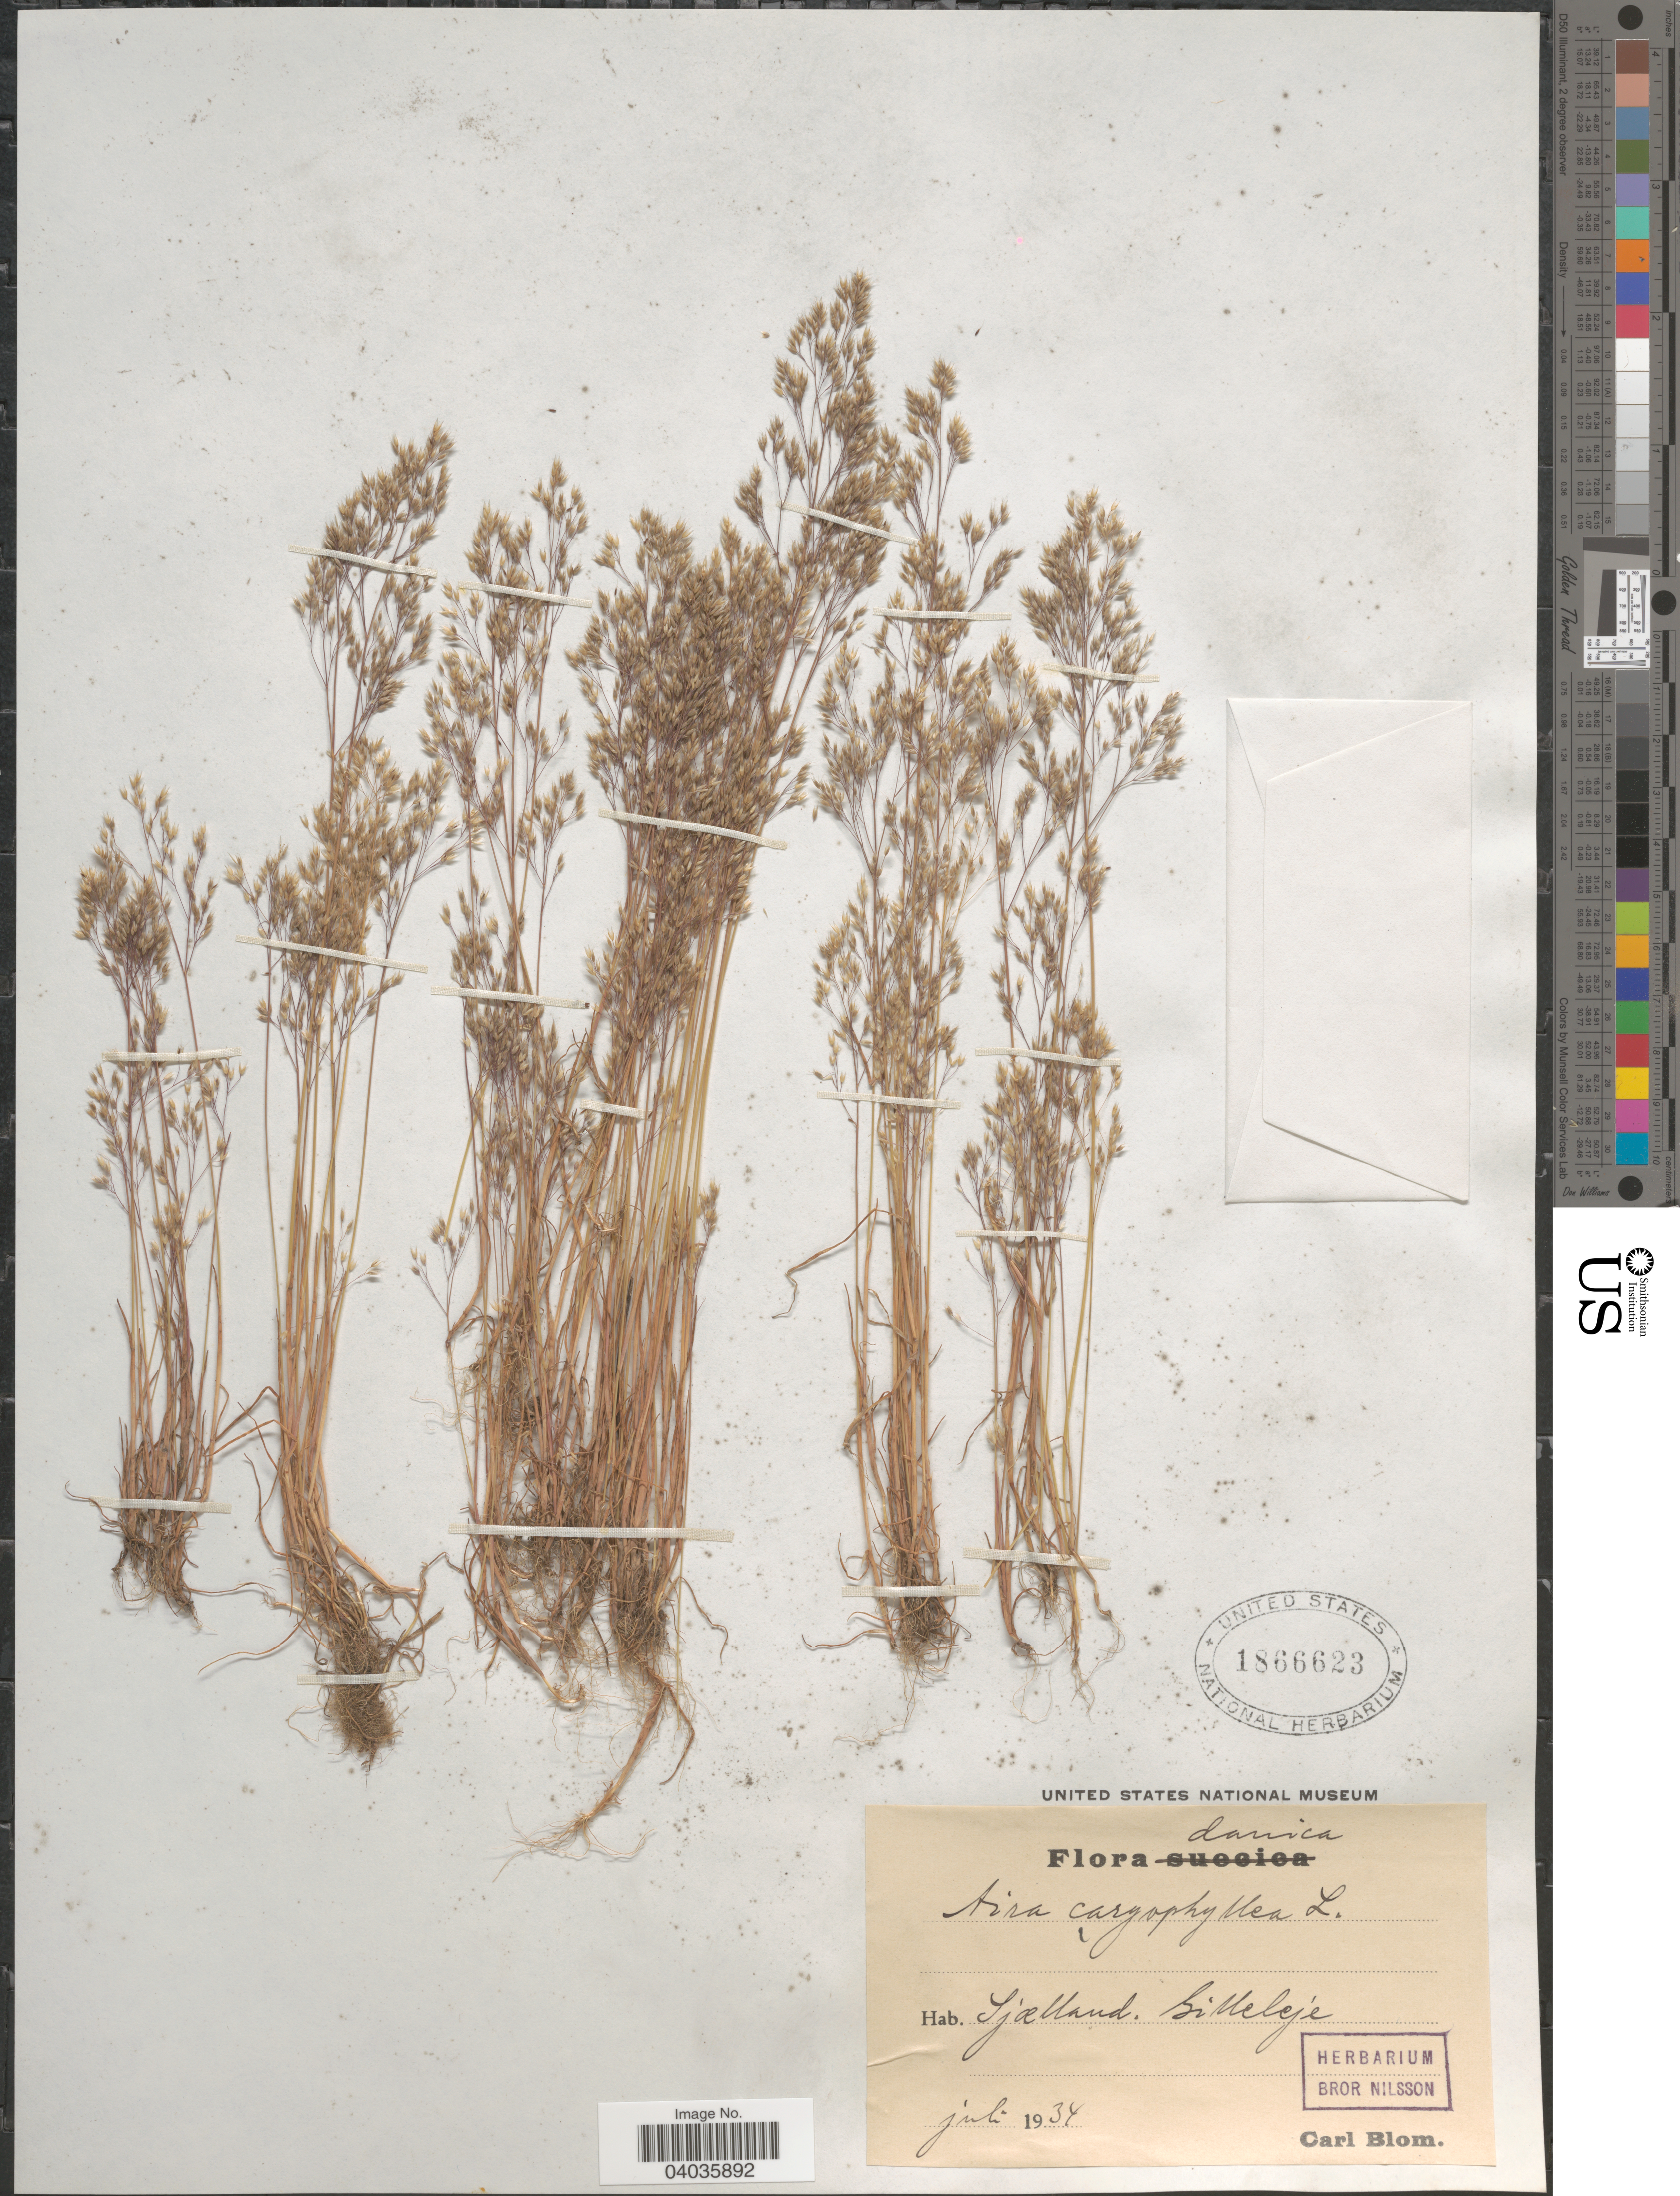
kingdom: Plantae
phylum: Tracheophyta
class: Liliopsida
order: Poales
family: Poaceae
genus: Aira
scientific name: Aira caryophyllea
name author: L.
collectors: C. H. Blom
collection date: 1934-07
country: Denmark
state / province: Sjæland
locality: Zanica. Silleleje.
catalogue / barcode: US 1866623